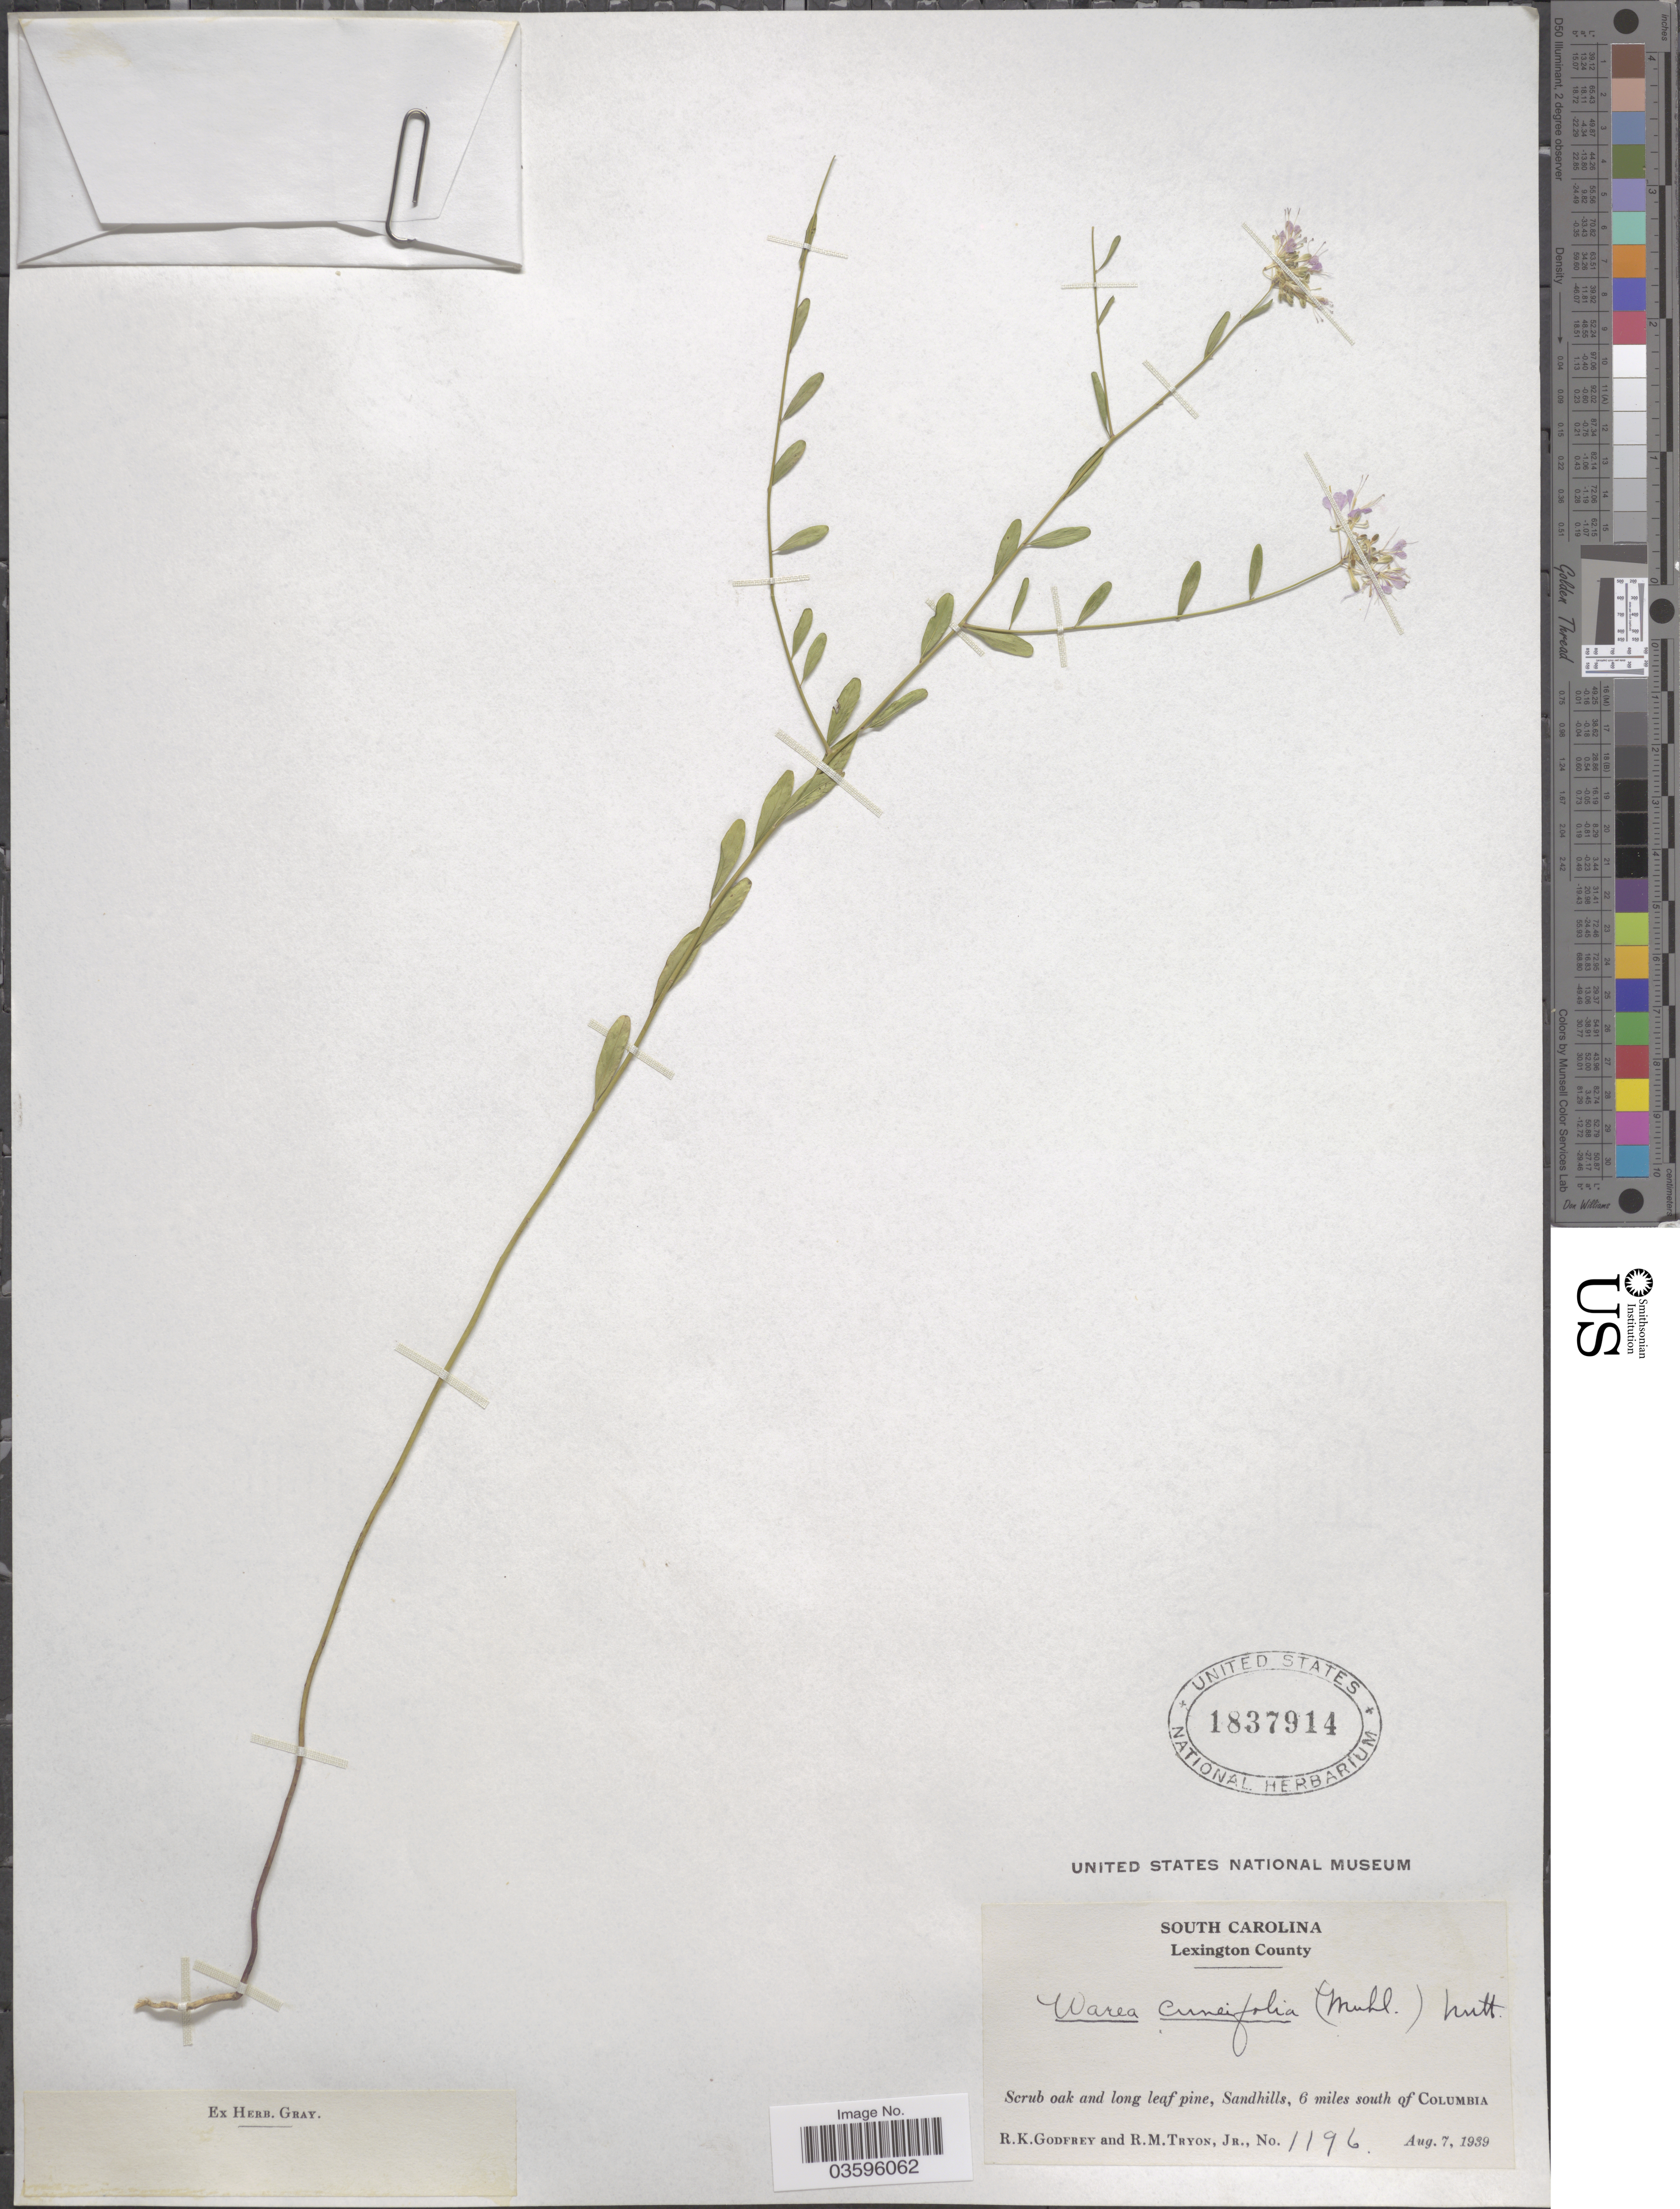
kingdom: Plantae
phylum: Tracheophyta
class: Magnoliopsida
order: Brassicales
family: Brassicaceae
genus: Warea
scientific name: Warea cuneifolia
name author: (Muhl. ex Nutt.) Nutt.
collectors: R. K. Godfrey & R. Tryon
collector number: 1196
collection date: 1939-08-07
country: United States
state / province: South Carolina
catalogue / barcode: US 1837914